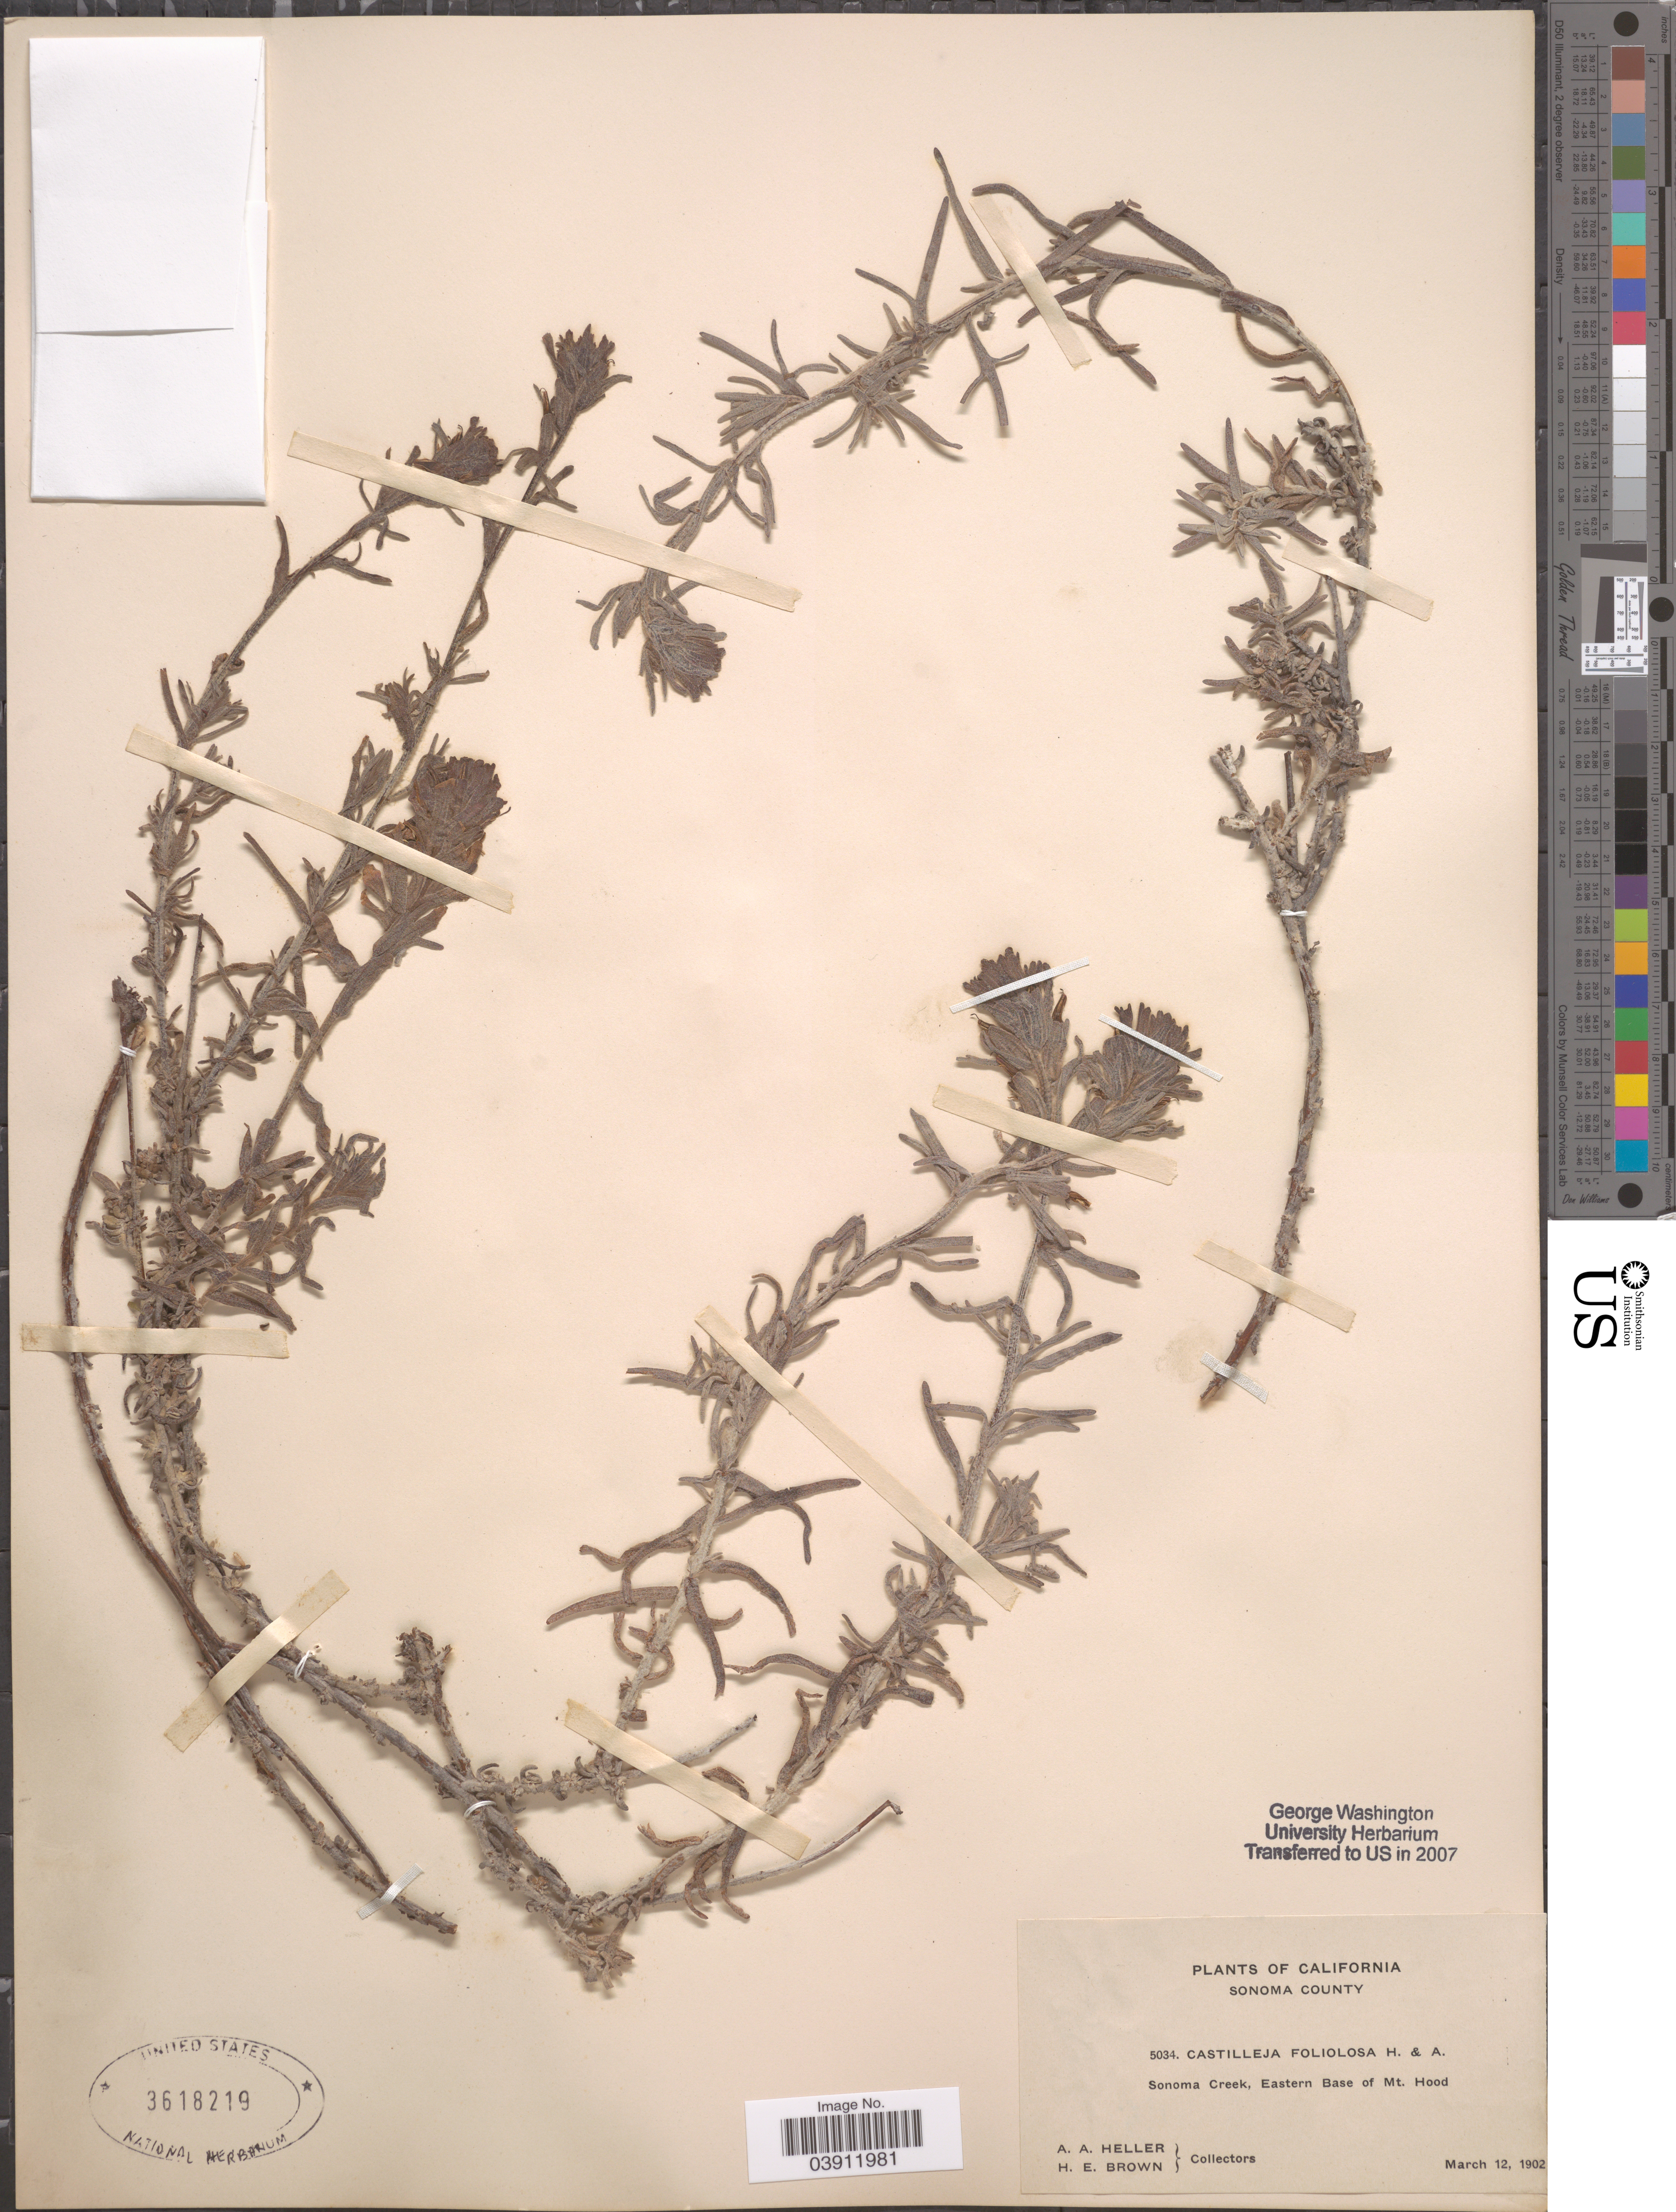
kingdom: Plantae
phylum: Tracheophyta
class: Magnoliopsida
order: Lamiales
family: Orobanchaceae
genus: Castilleja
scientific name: Castilleja foliolosa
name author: Hook. f.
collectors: A. A. Heller & H. E. Brown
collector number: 5034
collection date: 1902-03-12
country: United States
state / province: California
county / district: Sonoma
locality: Sonoma County. Sonoma Creek, Eastern Base of Mt. Hood.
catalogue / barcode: US 3618219